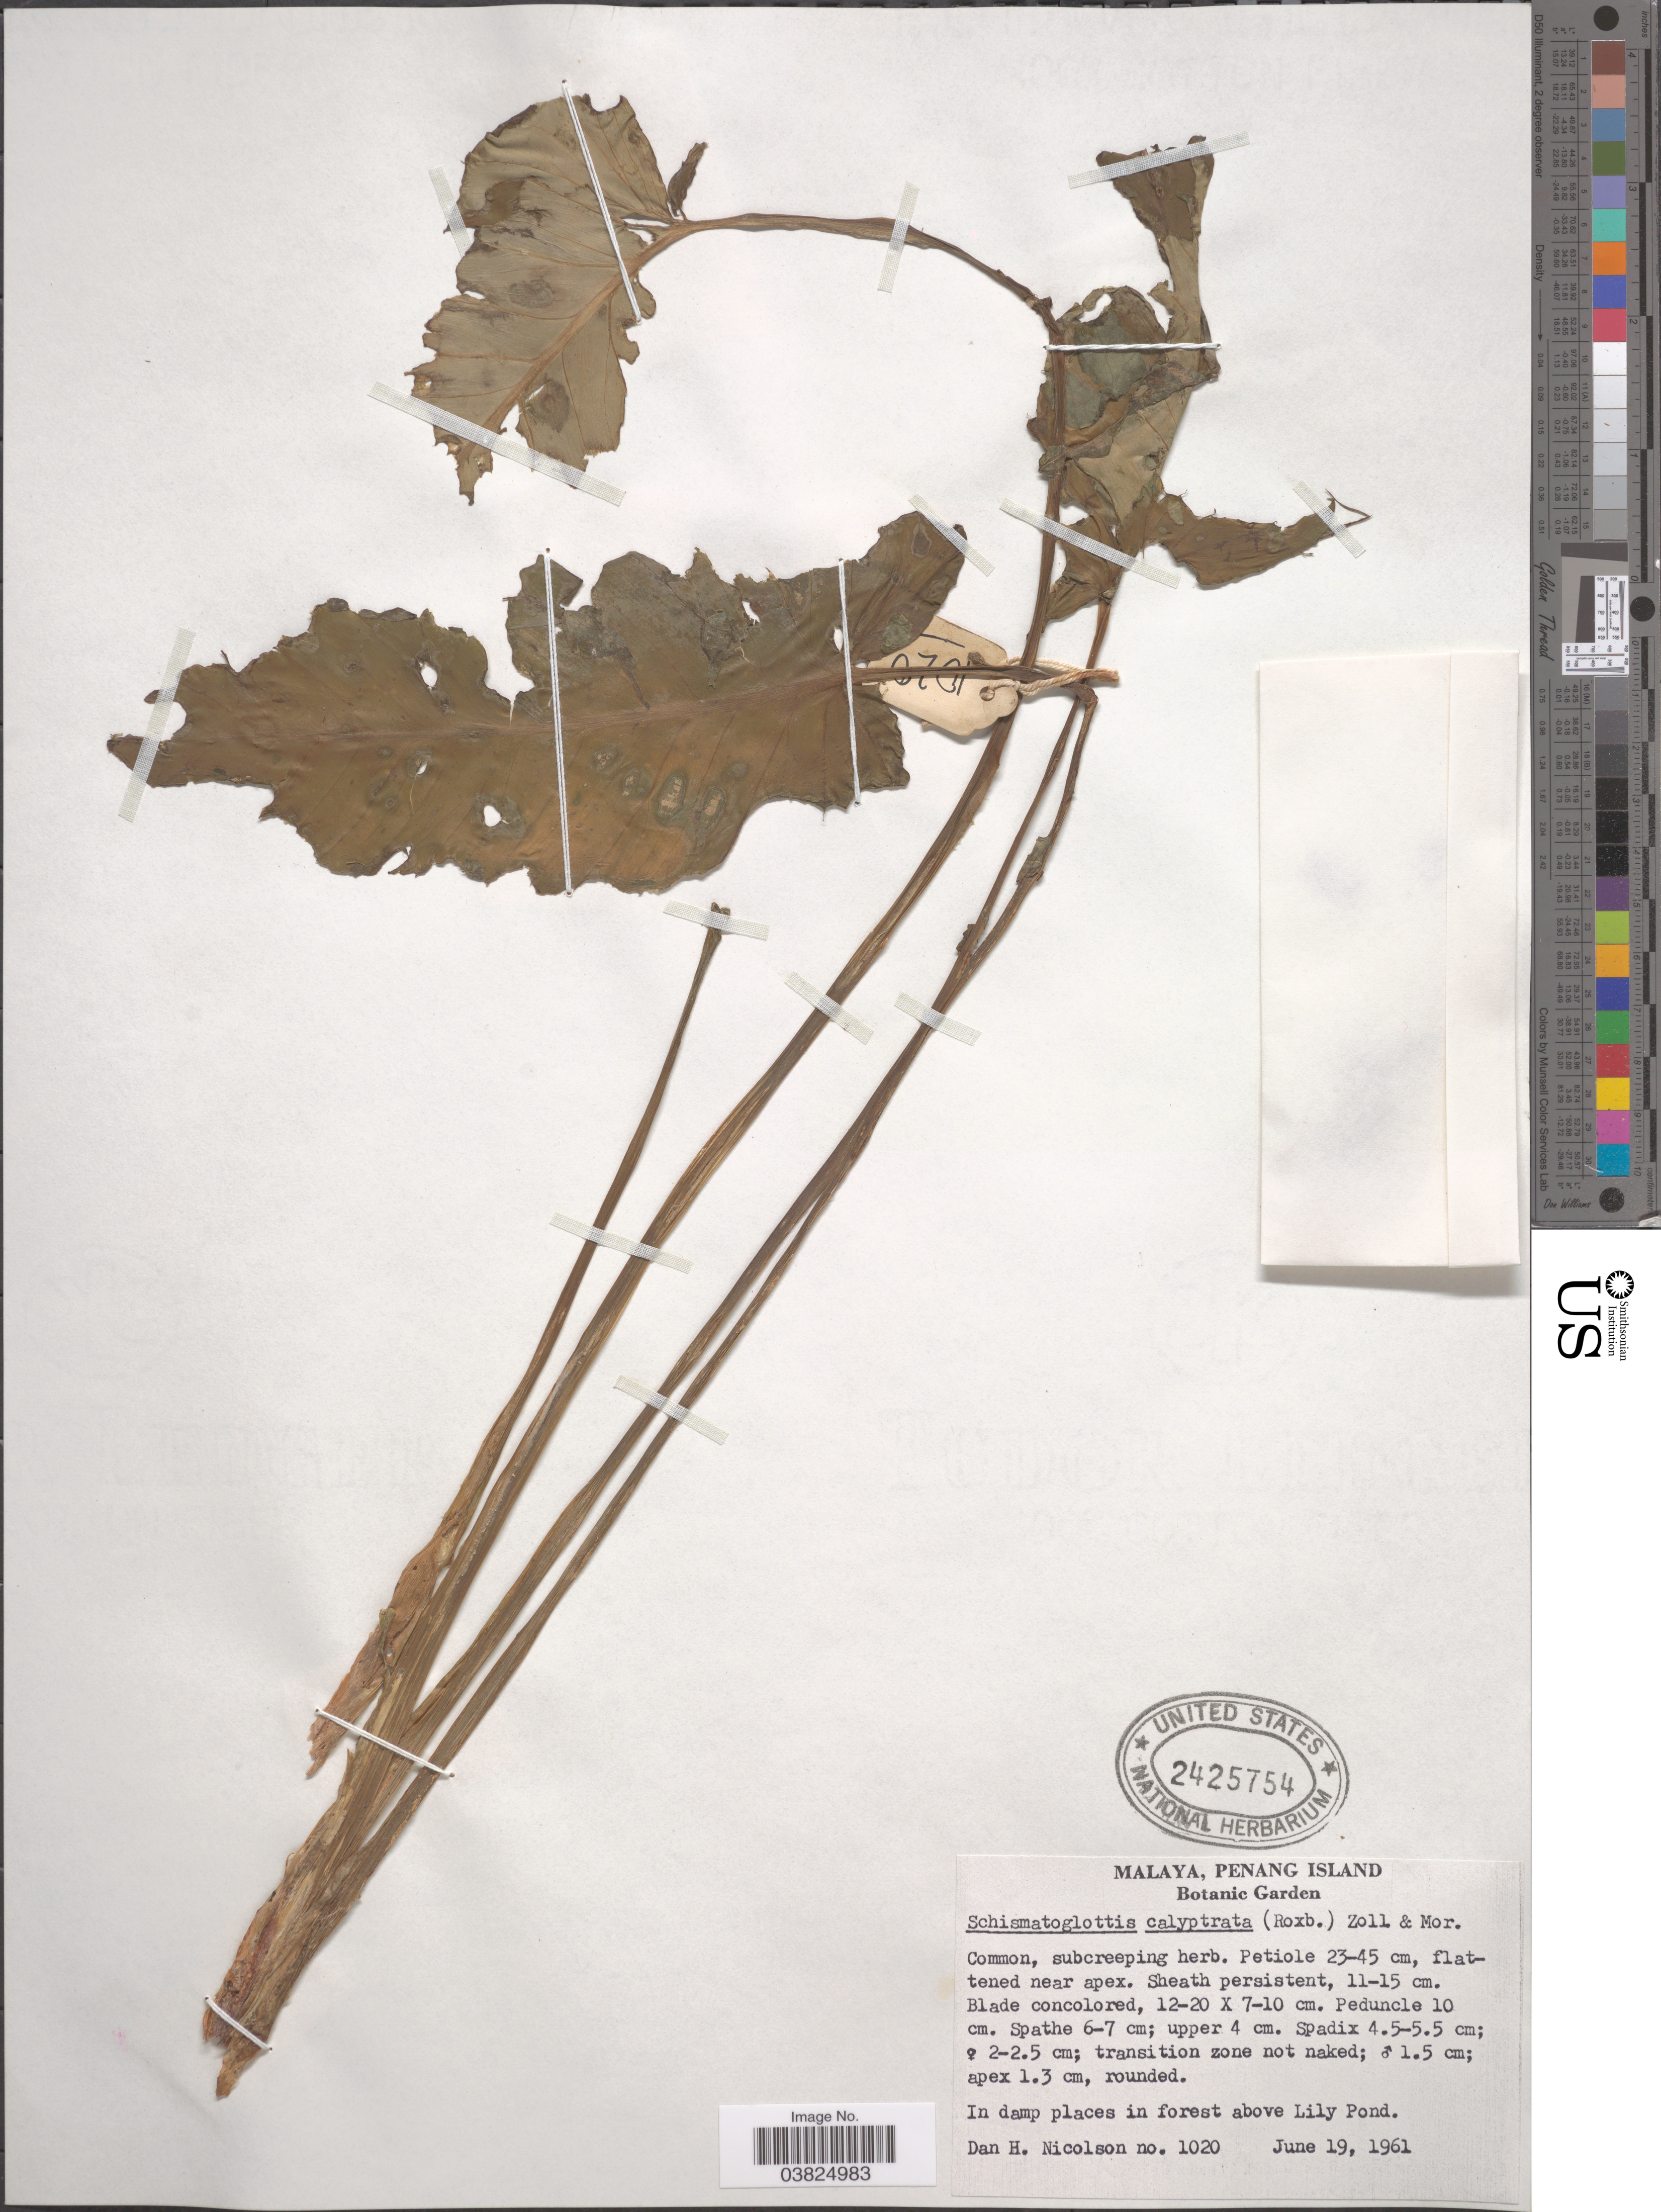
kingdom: Plantae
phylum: Tracheophyta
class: Liliopsida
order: Alismatales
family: Araceae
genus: Schismatoglottis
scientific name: Schismatoglottis calyptrata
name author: Zoll. & Moritzi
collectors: D. H. Nicolson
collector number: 1020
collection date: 1961-06-19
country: Malaysia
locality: Malaya, Penang Island. In damp places in forest above Lily Pond.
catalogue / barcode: US 2425754